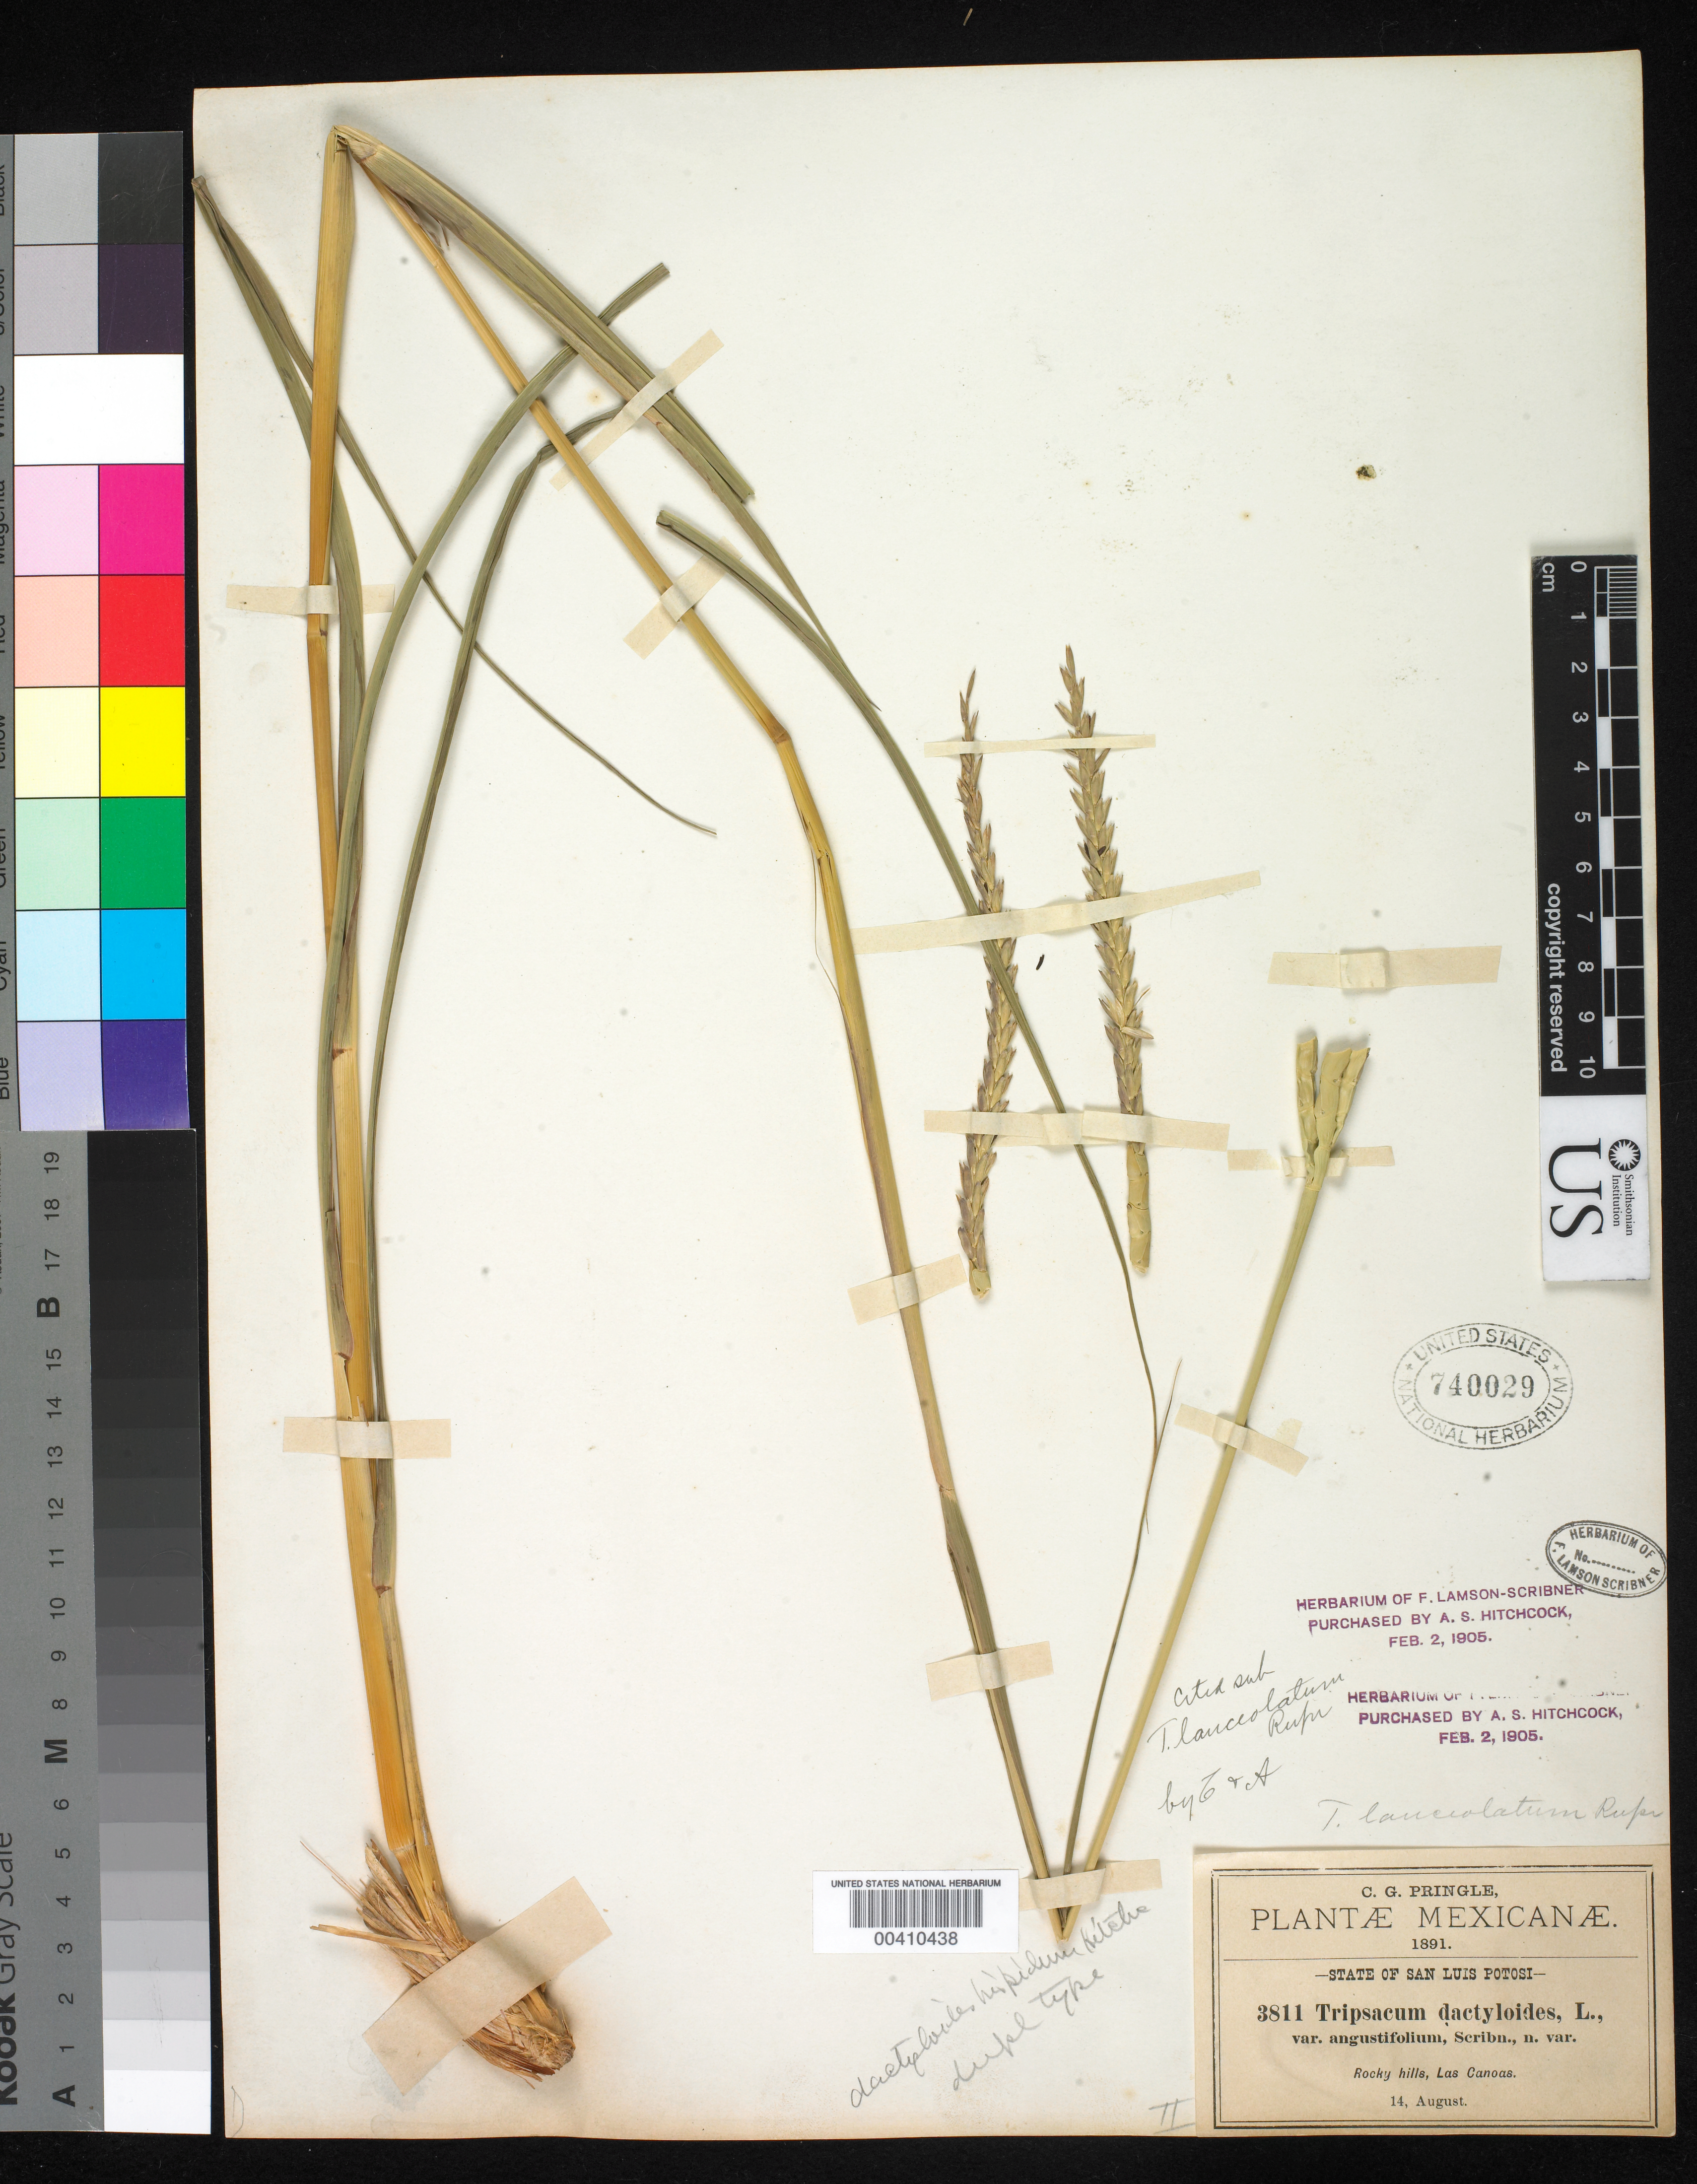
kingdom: Plantae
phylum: Tracheophyta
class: Liliopsida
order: Poales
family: Poaceae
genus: Tripsacum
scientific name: Tripsacum dactyloides subsp. hispidum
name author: Hitchc.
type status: Isotype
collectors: C. G. Pringle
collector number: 3811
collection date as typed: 14 Aug 1891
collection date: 1891-08-14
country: Mexico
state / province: San Luis Potosi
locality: Las Canoas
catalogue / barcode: US 740029